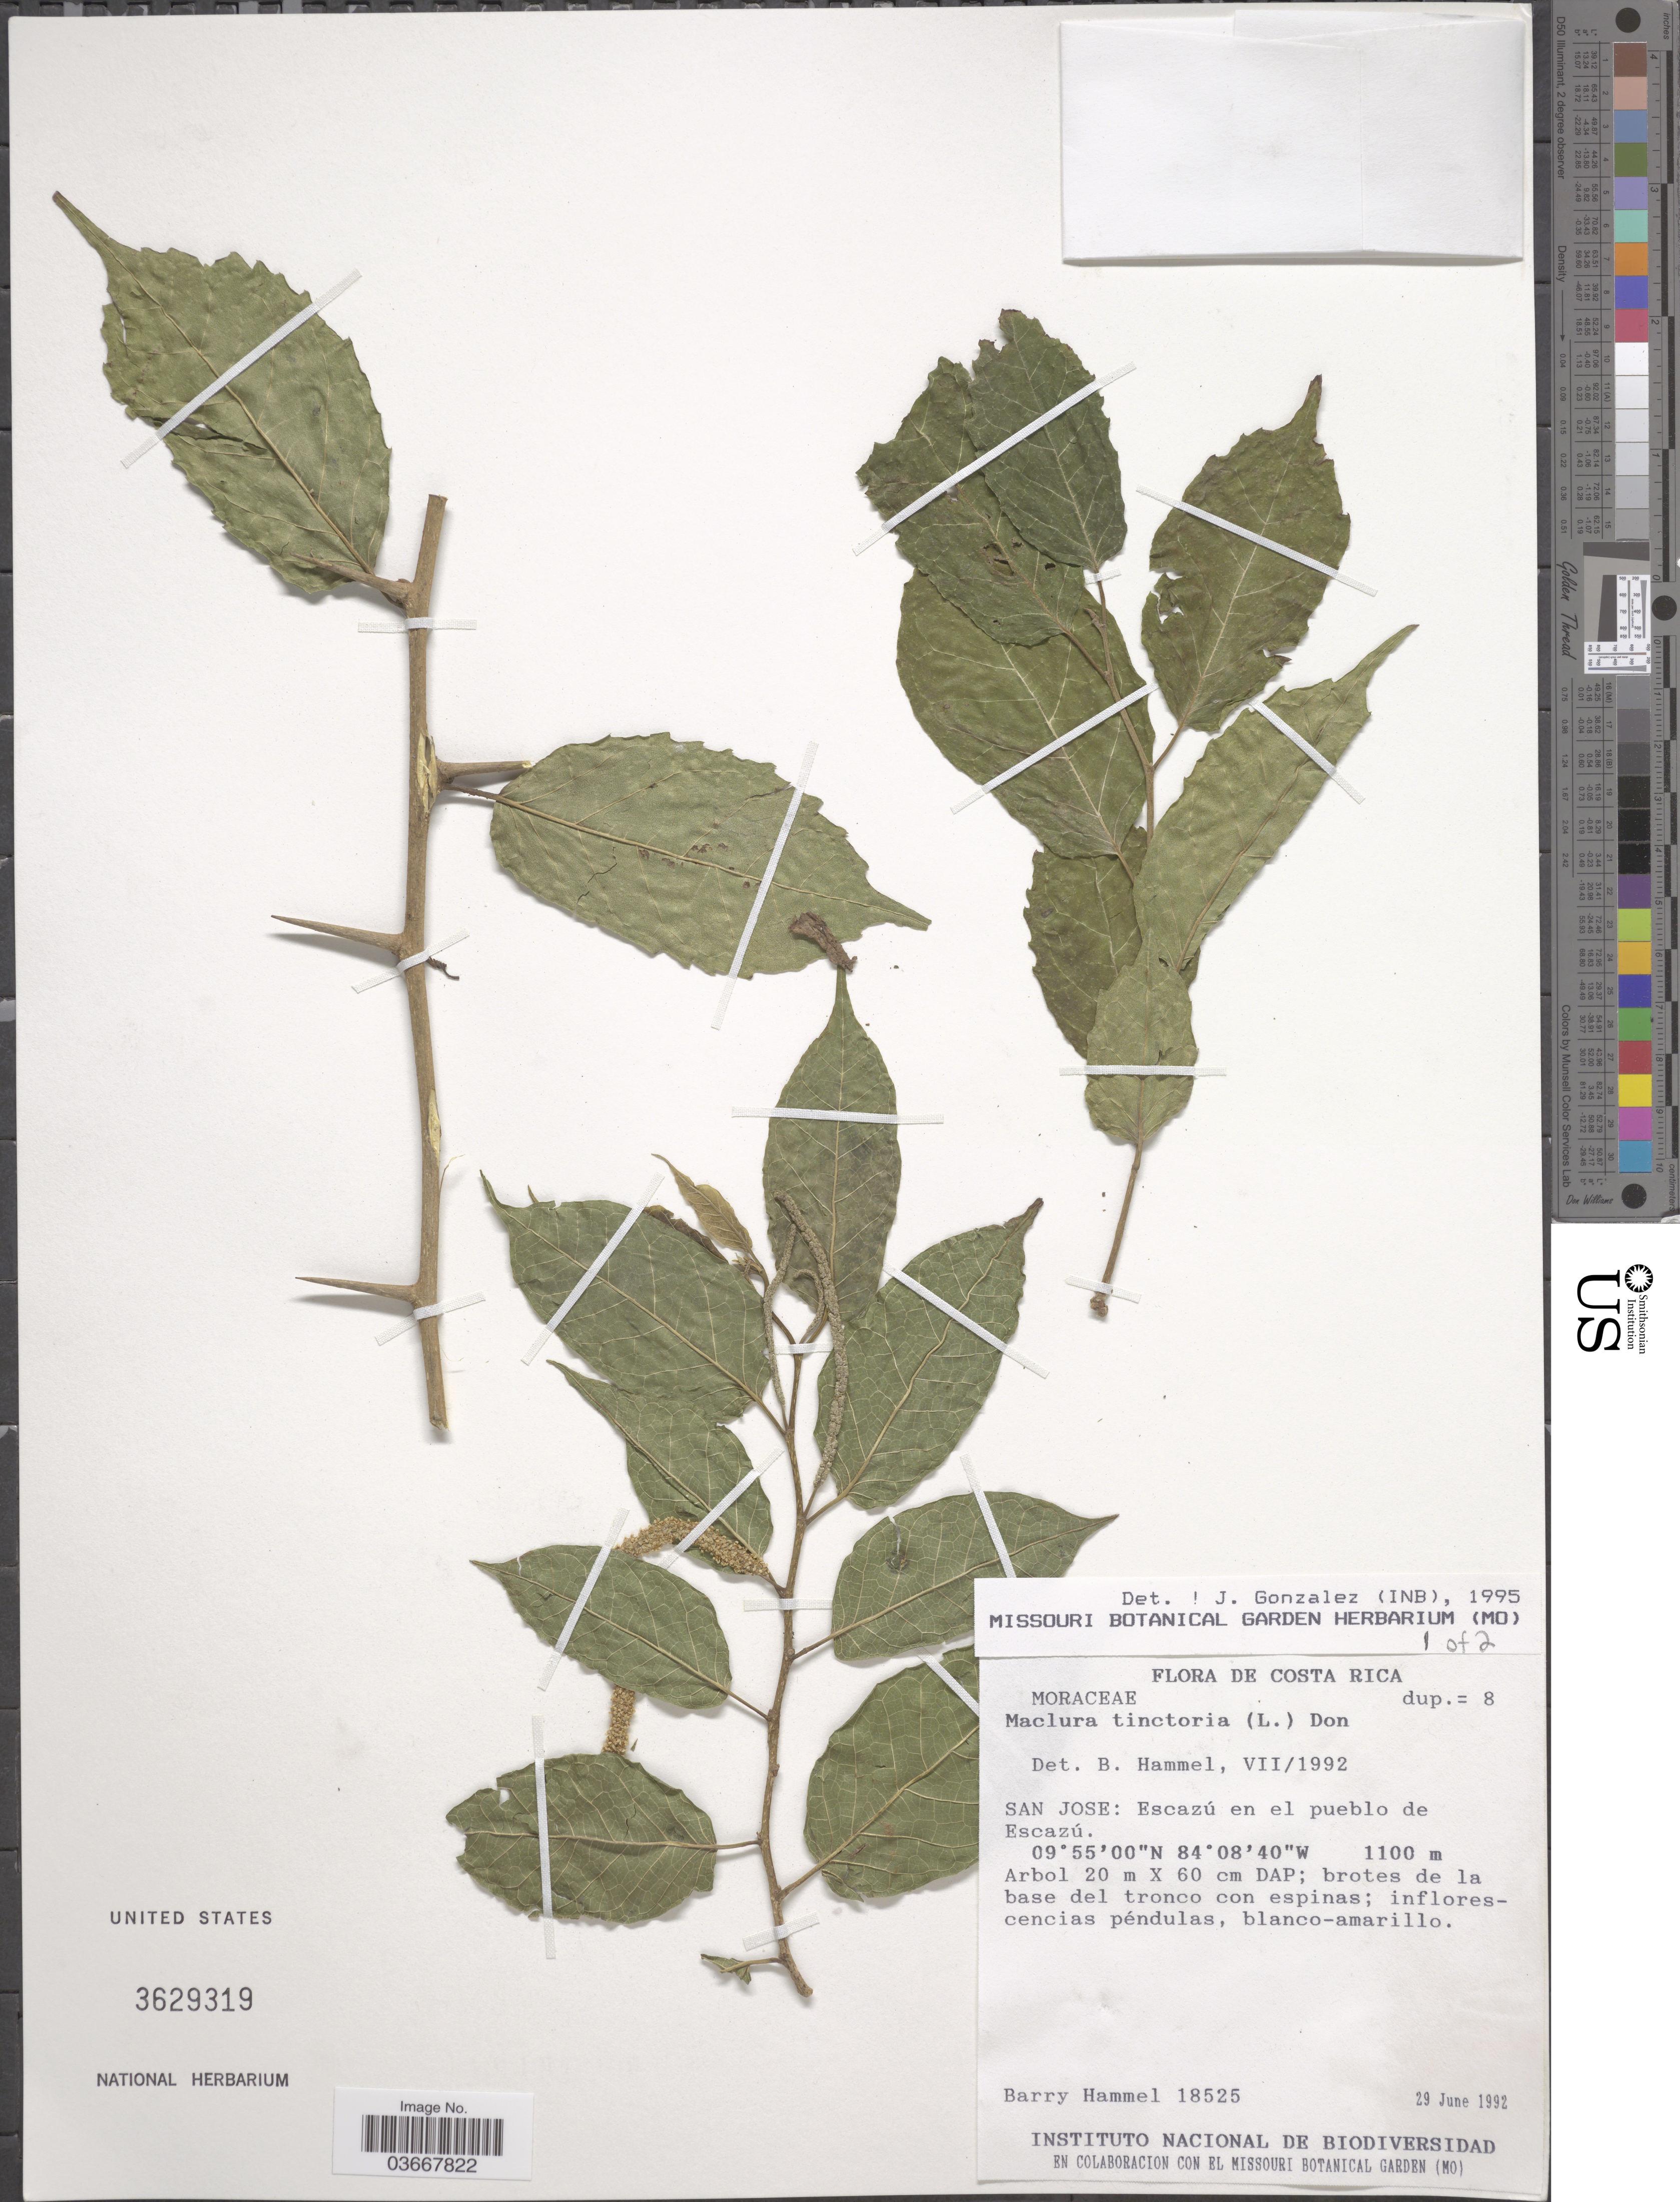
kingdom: Plantae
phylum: Tracheophyta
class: Magnoliopsida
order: Rosales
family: Moraceae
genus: Maclura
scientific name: Maclura tinctoria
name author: (L.) D. Don ex Steud.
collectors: B. Hammel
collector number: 18525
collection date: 1992-06-29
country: Costa Rica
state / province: San José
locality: Escazú en el pueblo de Escazú.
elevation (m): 1100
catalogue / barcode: US 3629319